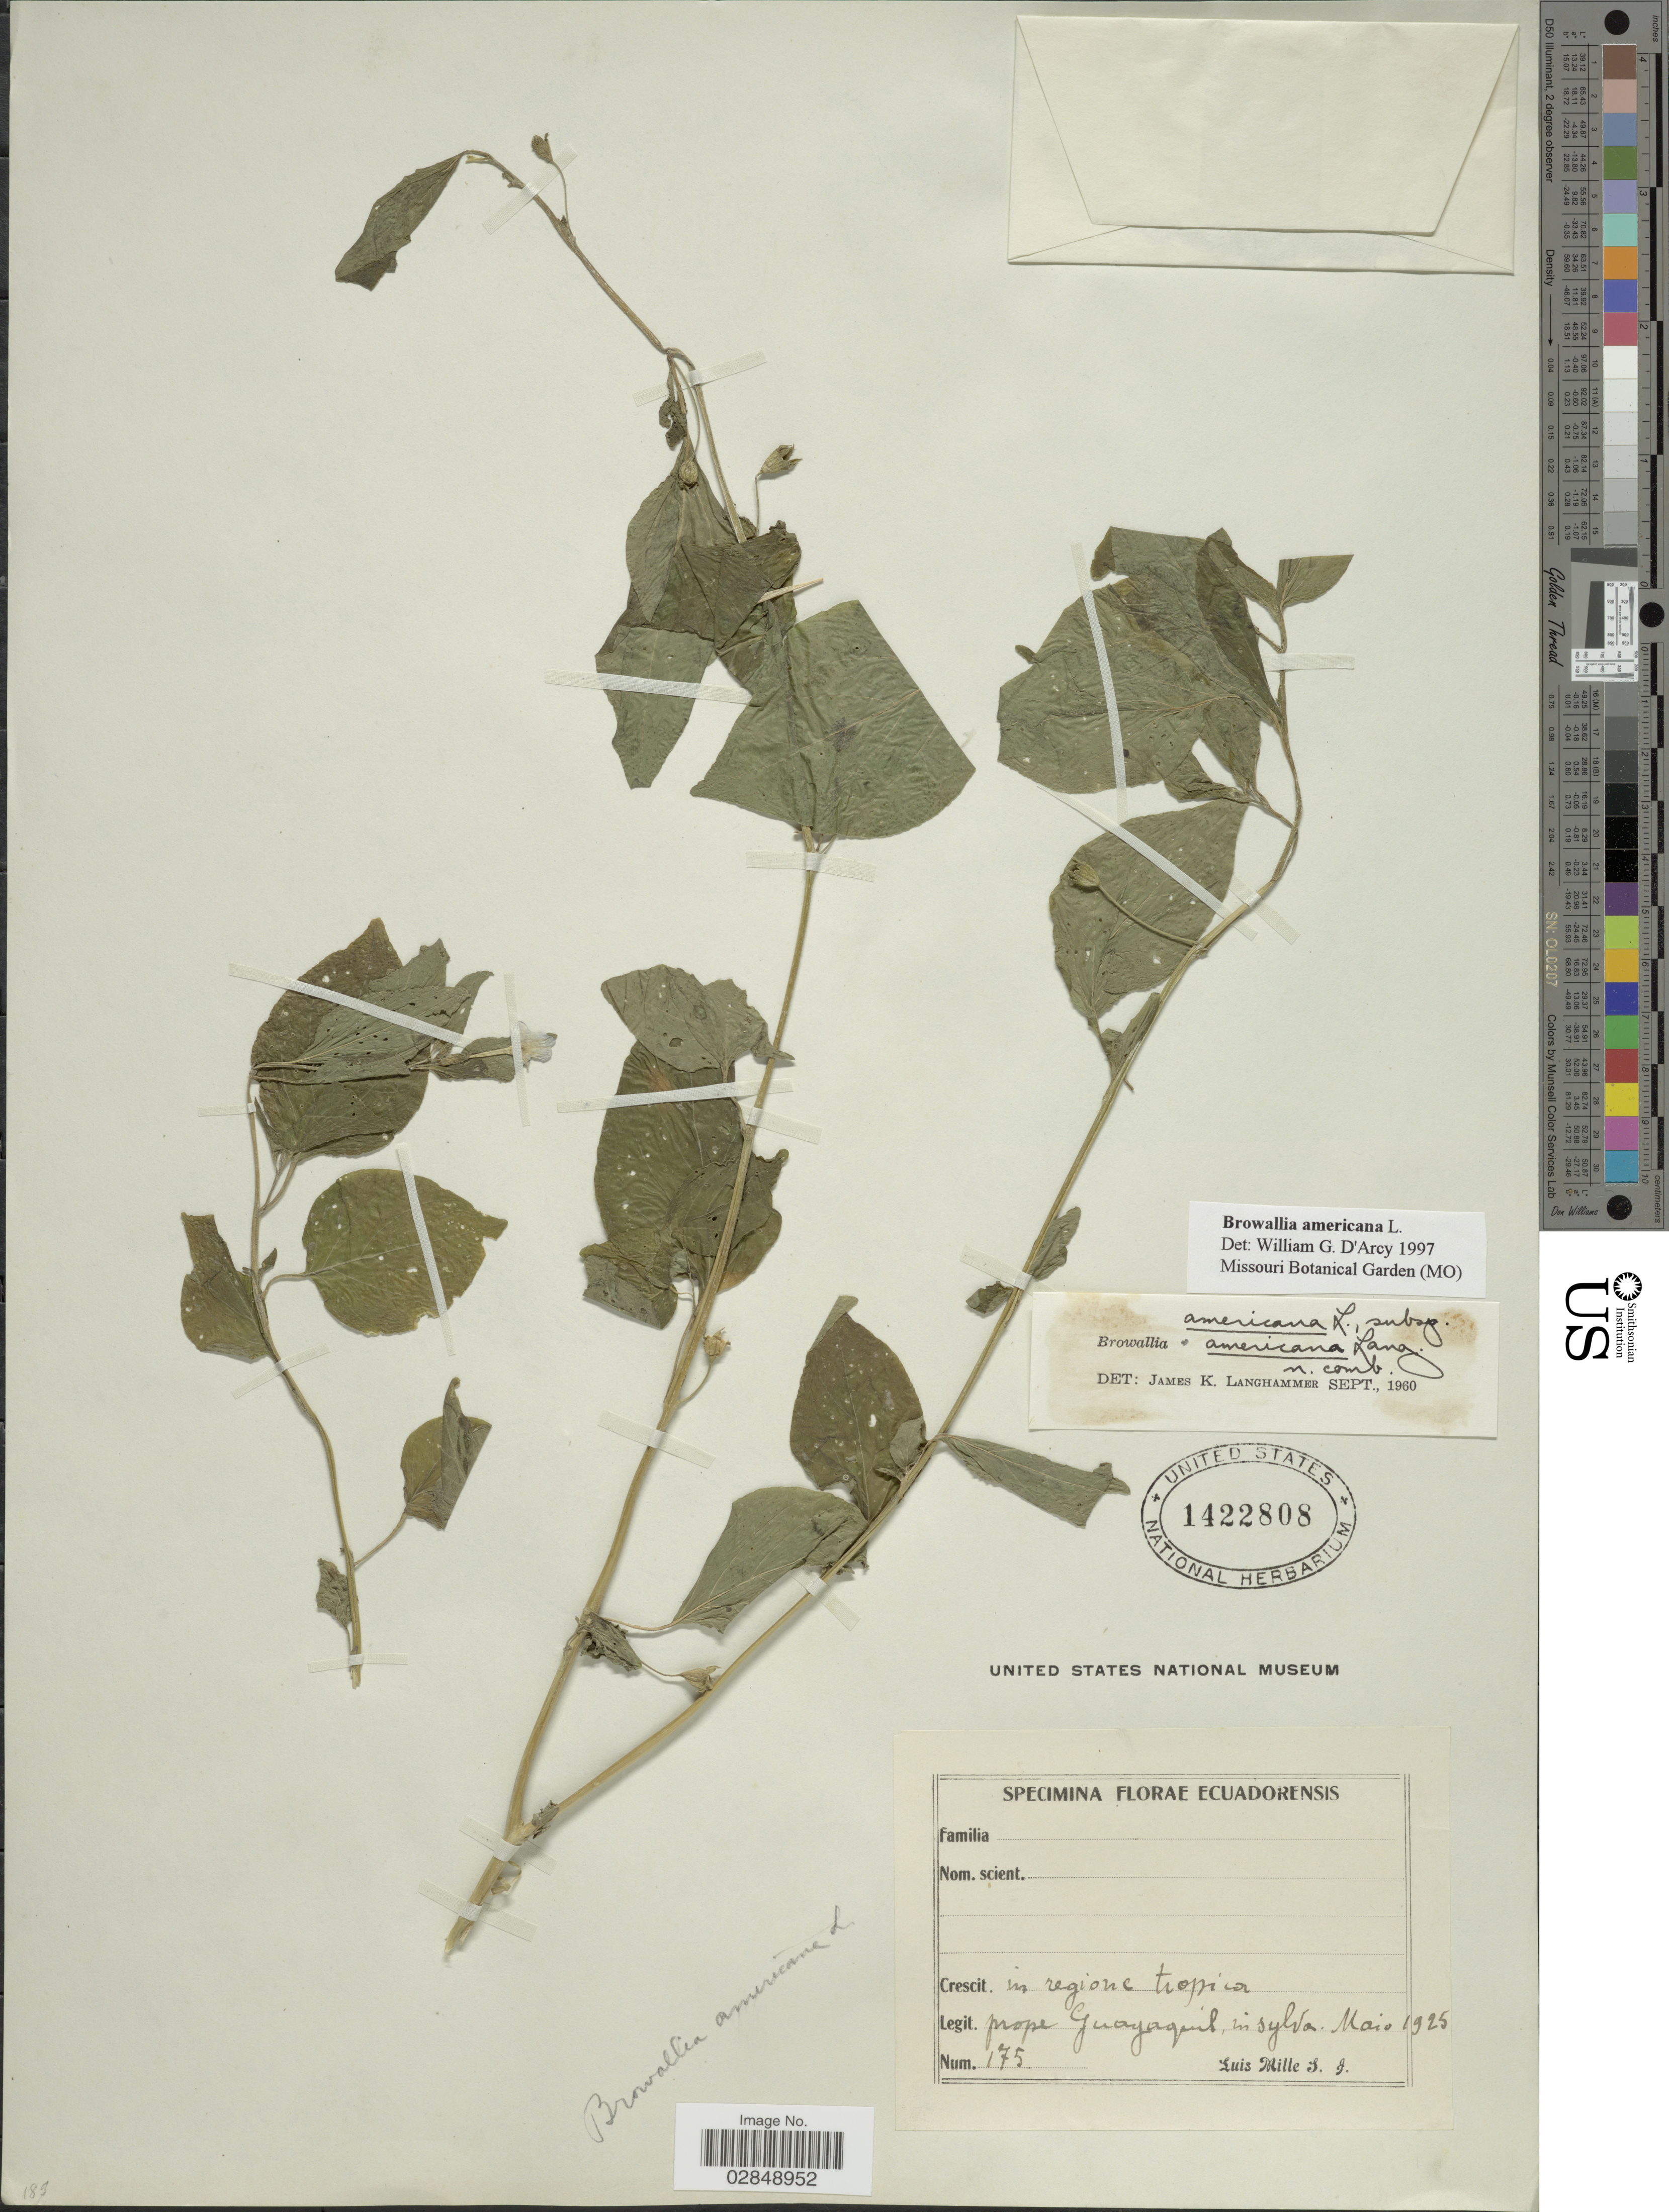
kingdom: Plantae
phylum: Tracheophyta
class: Magnoliopsida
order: Solanales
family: Solanaceae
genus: Browallia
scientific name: Browallia americana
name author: L.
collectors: L. Mille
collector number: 175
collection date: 1925-05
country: Ecuador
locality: Prope Guayaquil.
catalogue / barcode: US 1422808